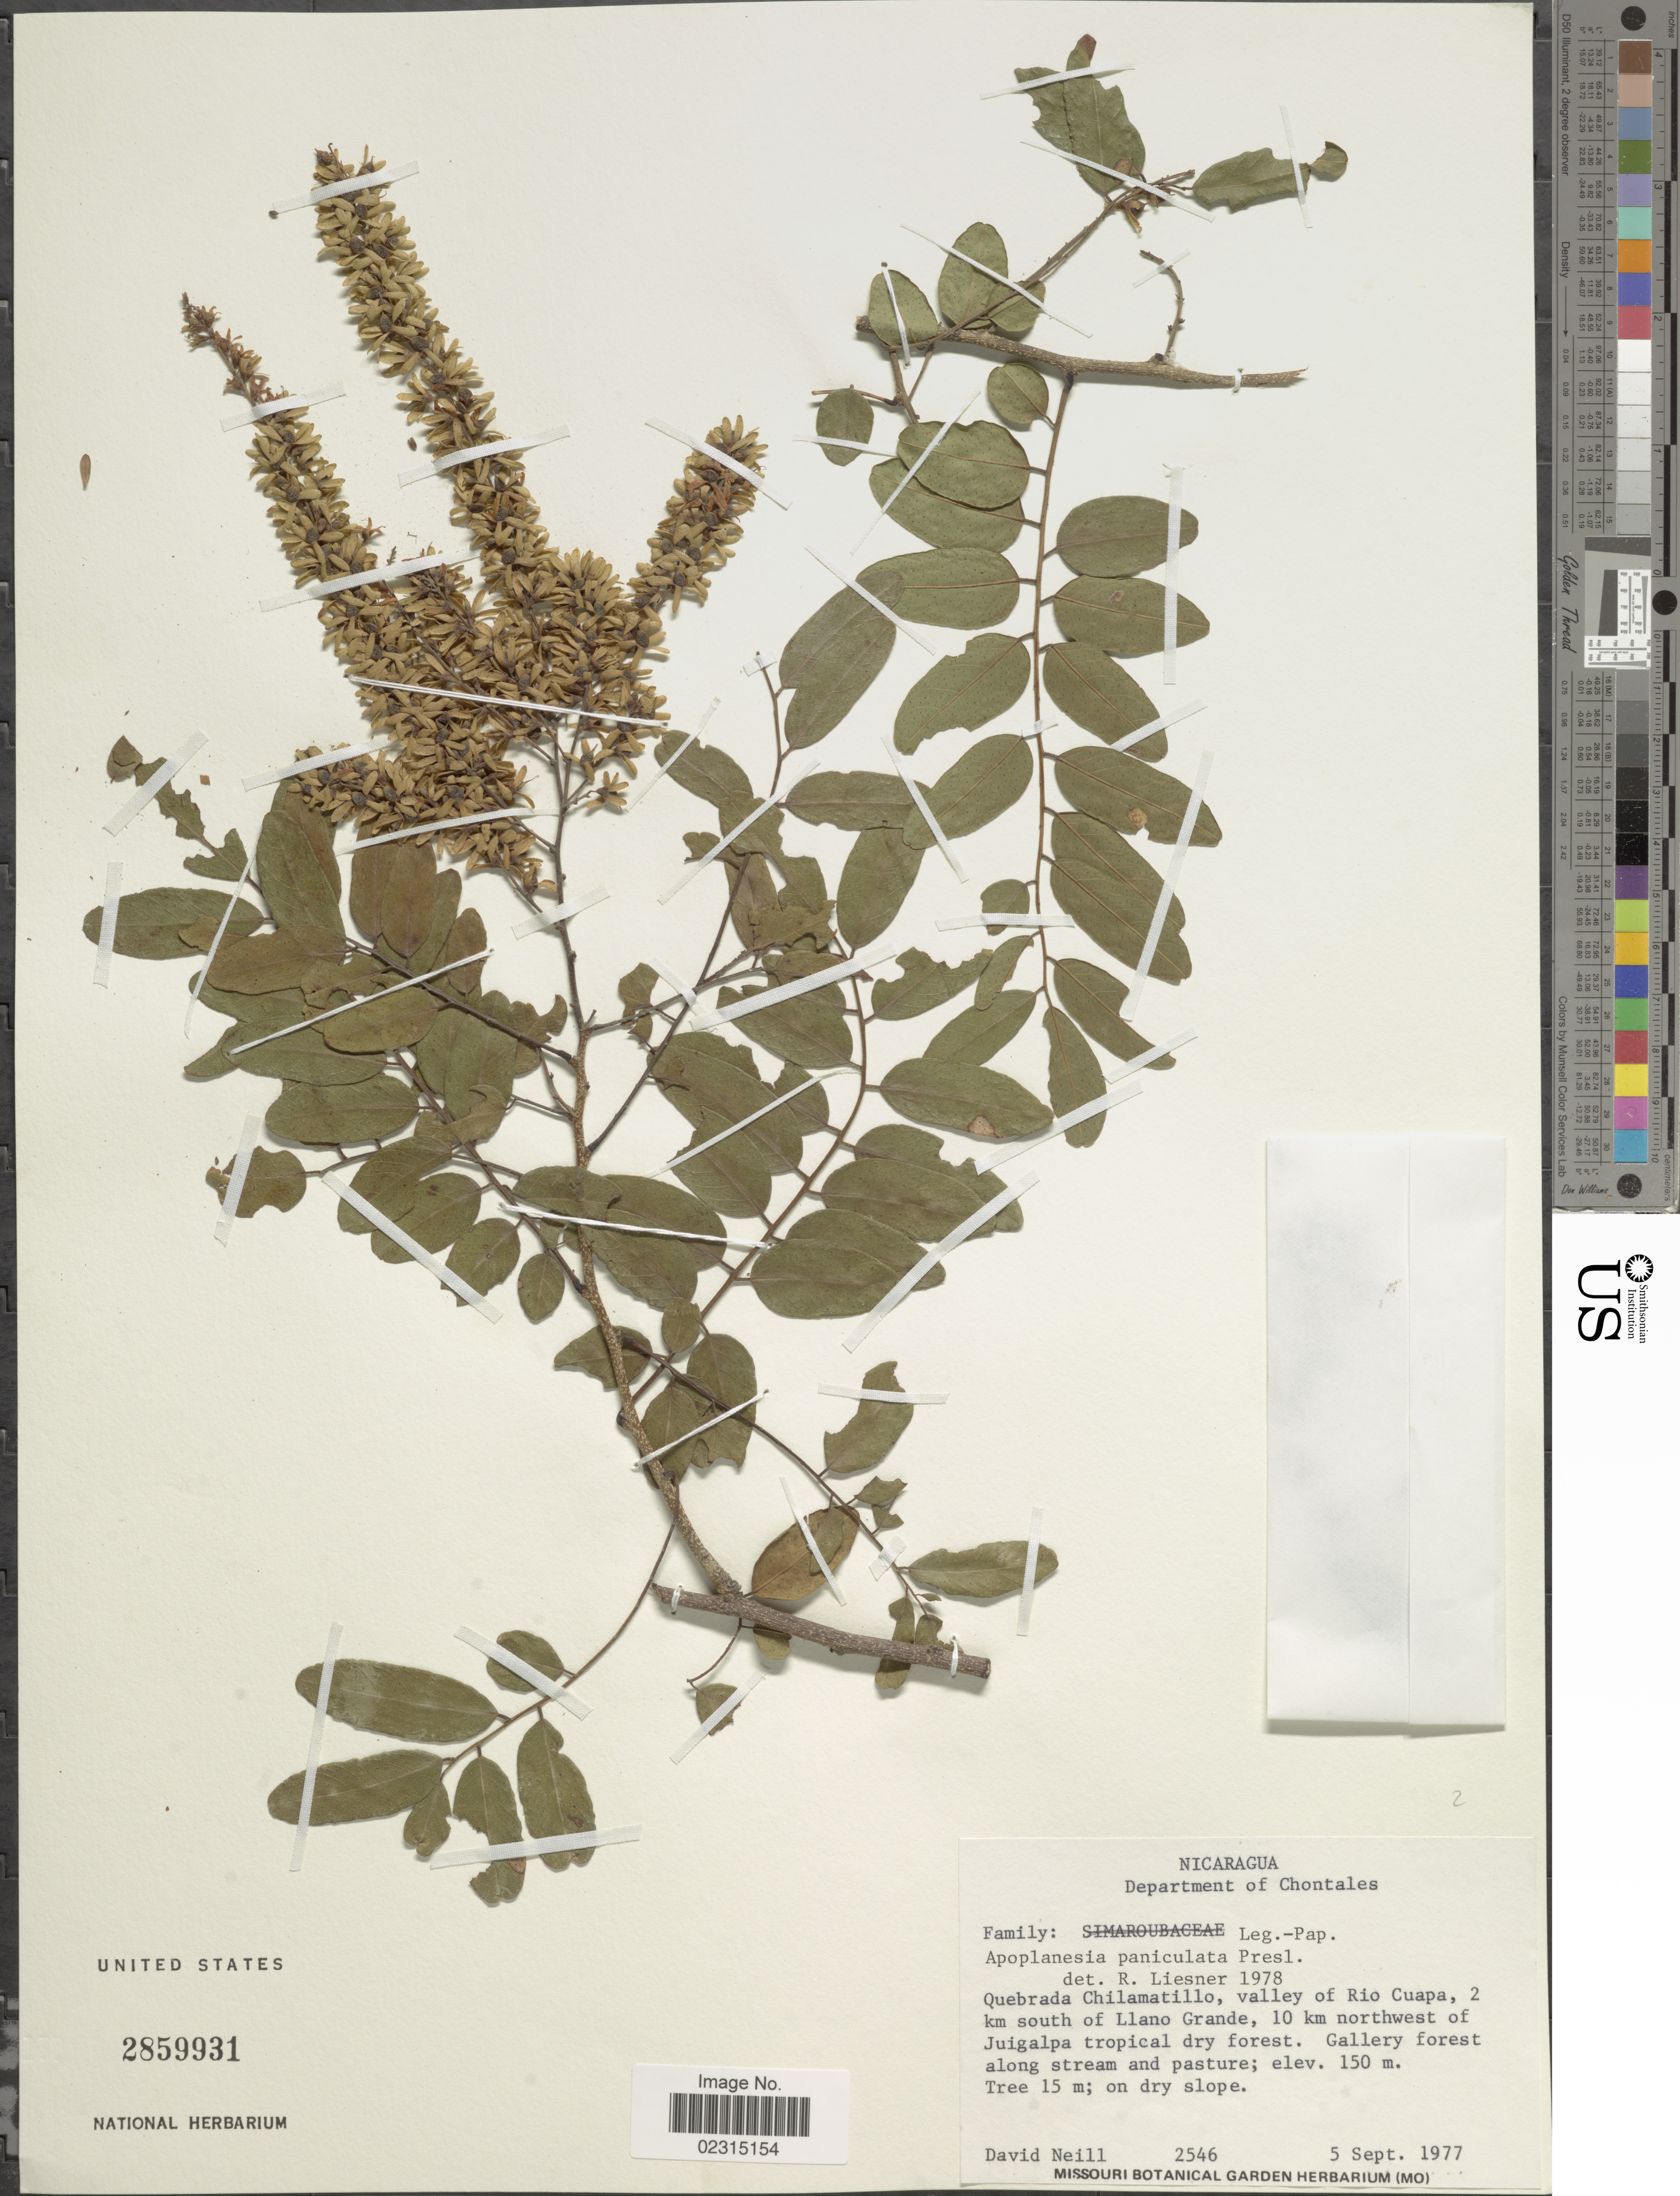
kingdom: Plantae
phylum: Tracheophyta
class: Magnoliopsida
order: Fabales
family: Fabaceae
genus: Apoplanesia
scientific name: Apoplanesia paniculata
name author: C. Presl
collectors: D. Neill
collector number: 2546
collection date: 1977-09-05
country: Nicaragua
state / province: Chontales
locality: Department of Chontales, Quebrada Chilamatillo, valley of Rio Cuapa, 2 km south of Llano Grande, 10 km northwest of Juigalpa tropical dry forest. Gallery forest along stream and pasture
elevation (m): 150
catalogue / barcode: US 2859931